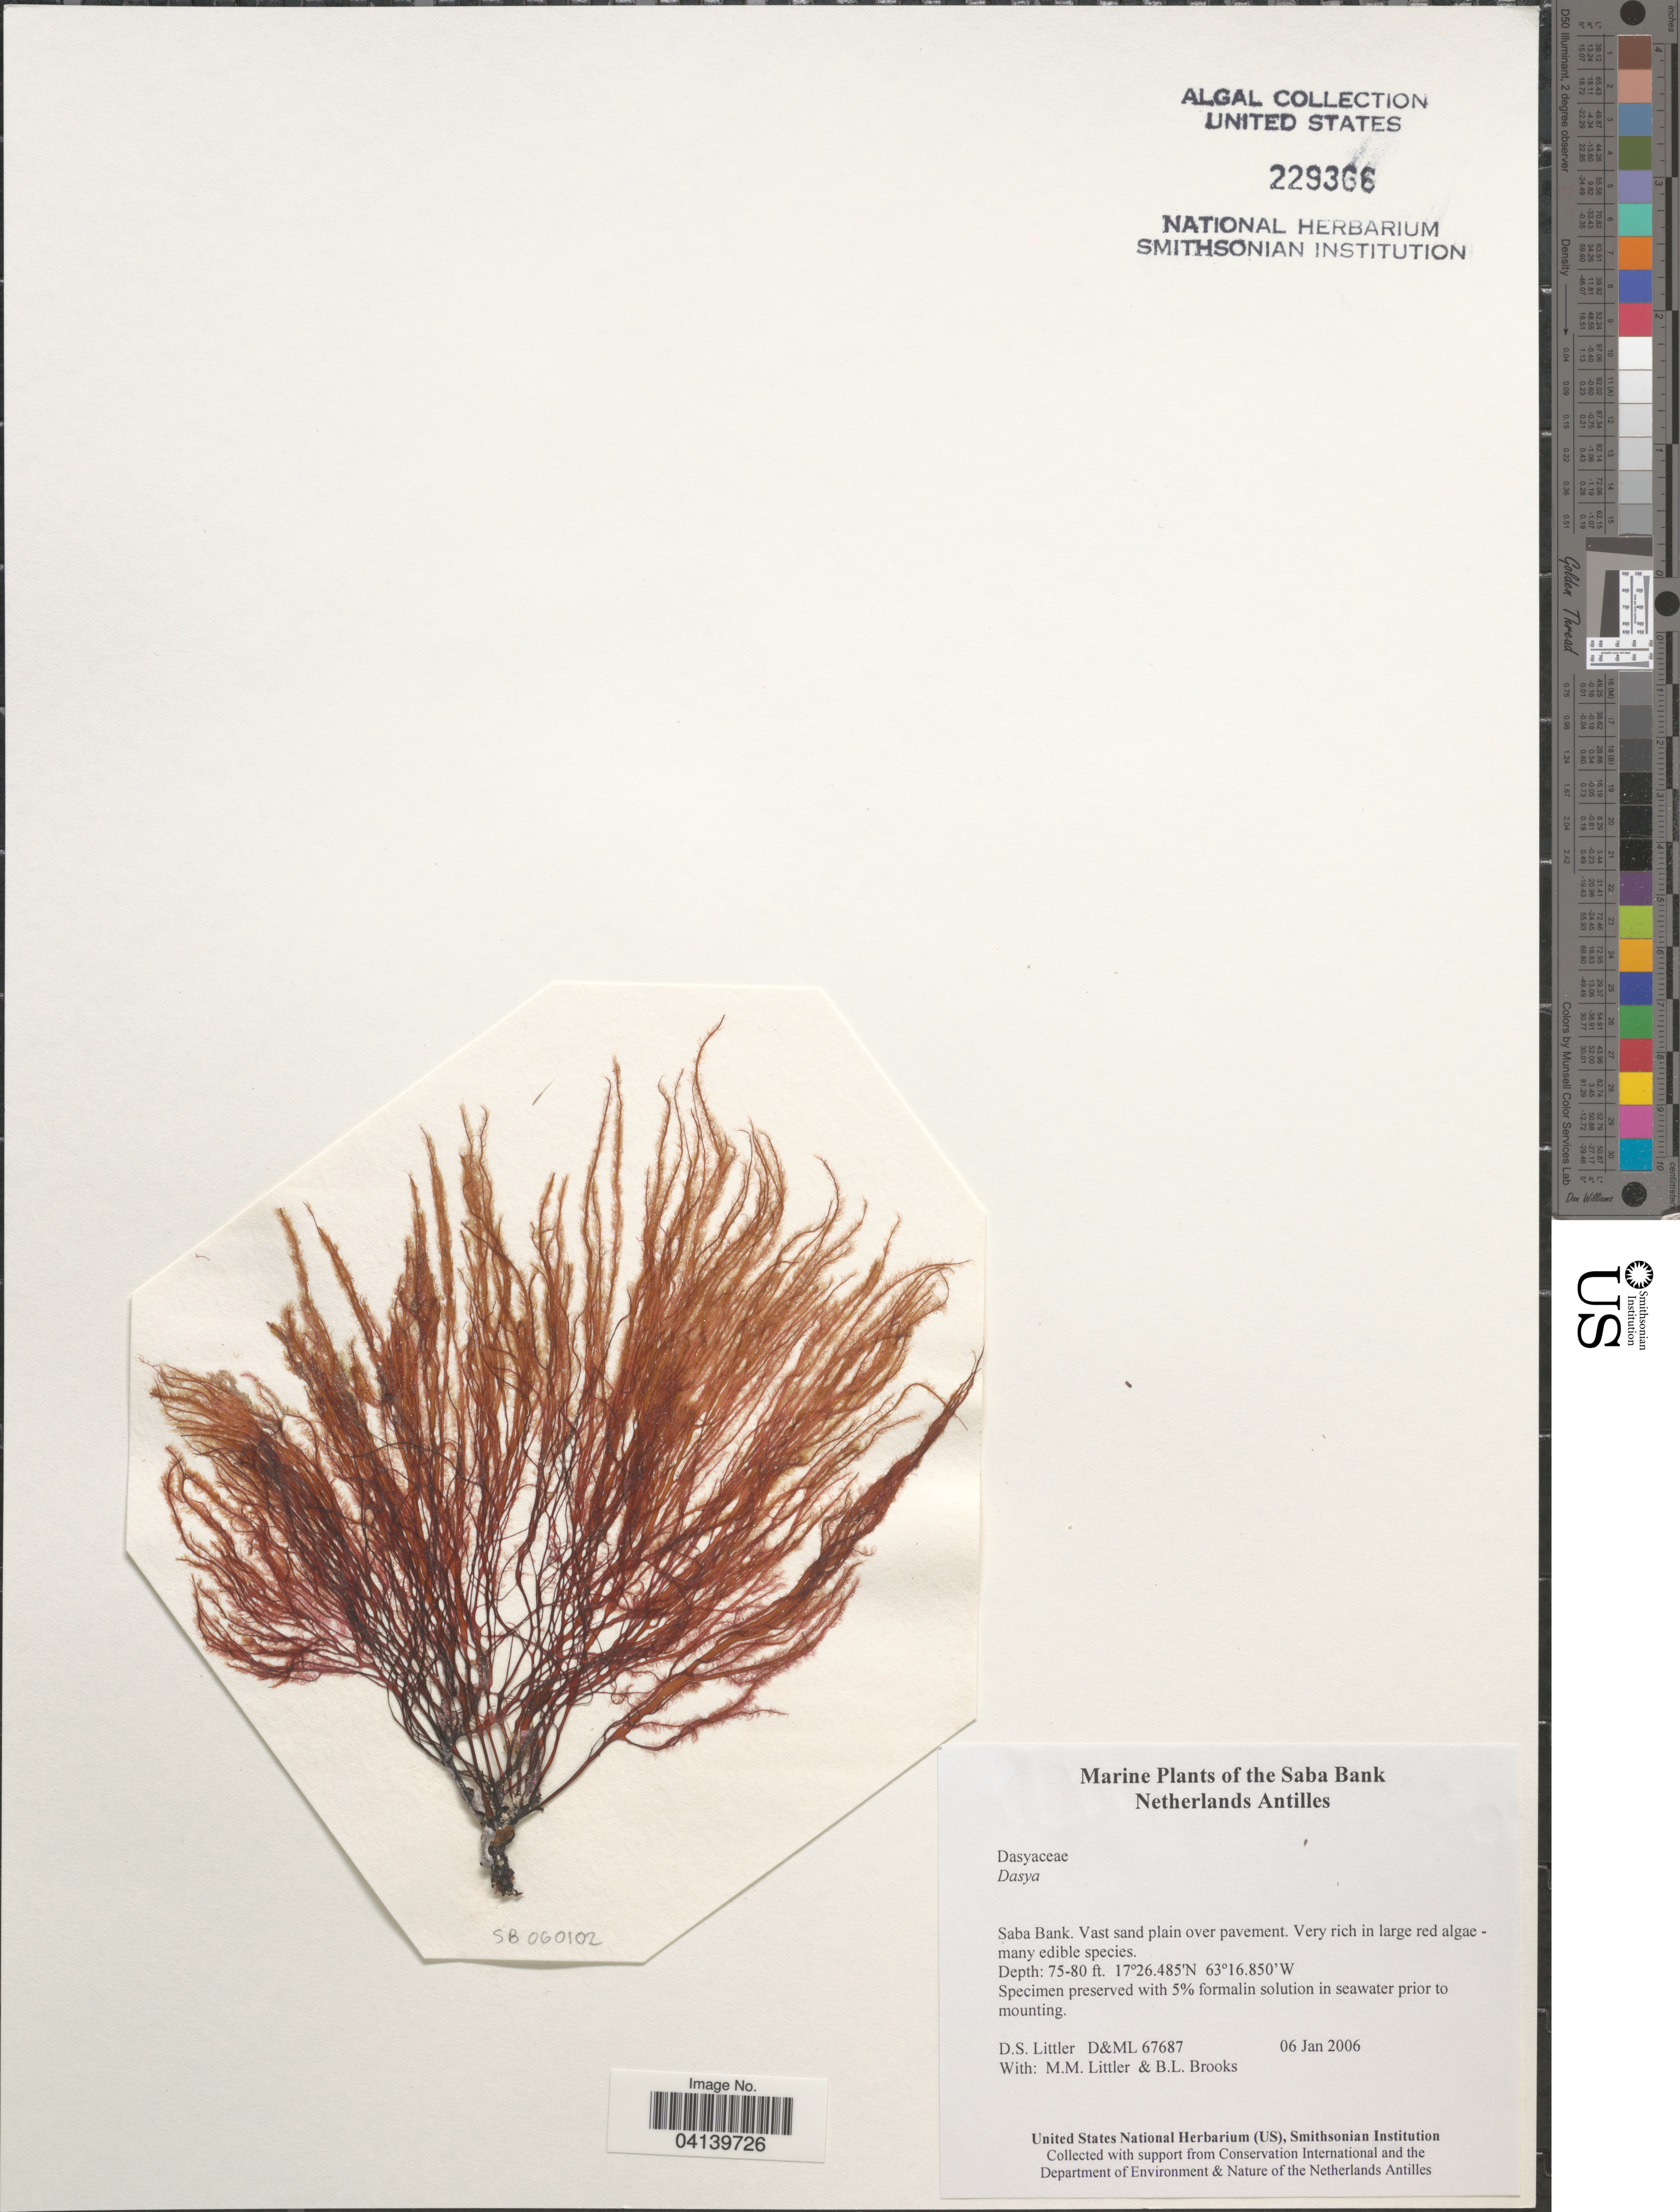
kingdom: Plantae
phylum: Rhodophyta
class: Florideophyceae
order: Ceramiales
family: Dasyaceae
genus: Dasya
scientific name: Dasya sp.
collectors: D. S. Littler & B. Brooks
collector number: D&ML 67687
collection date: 2006-01-06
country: Netherlands Antilles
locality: The Saba Bank.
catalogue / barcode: US 229366